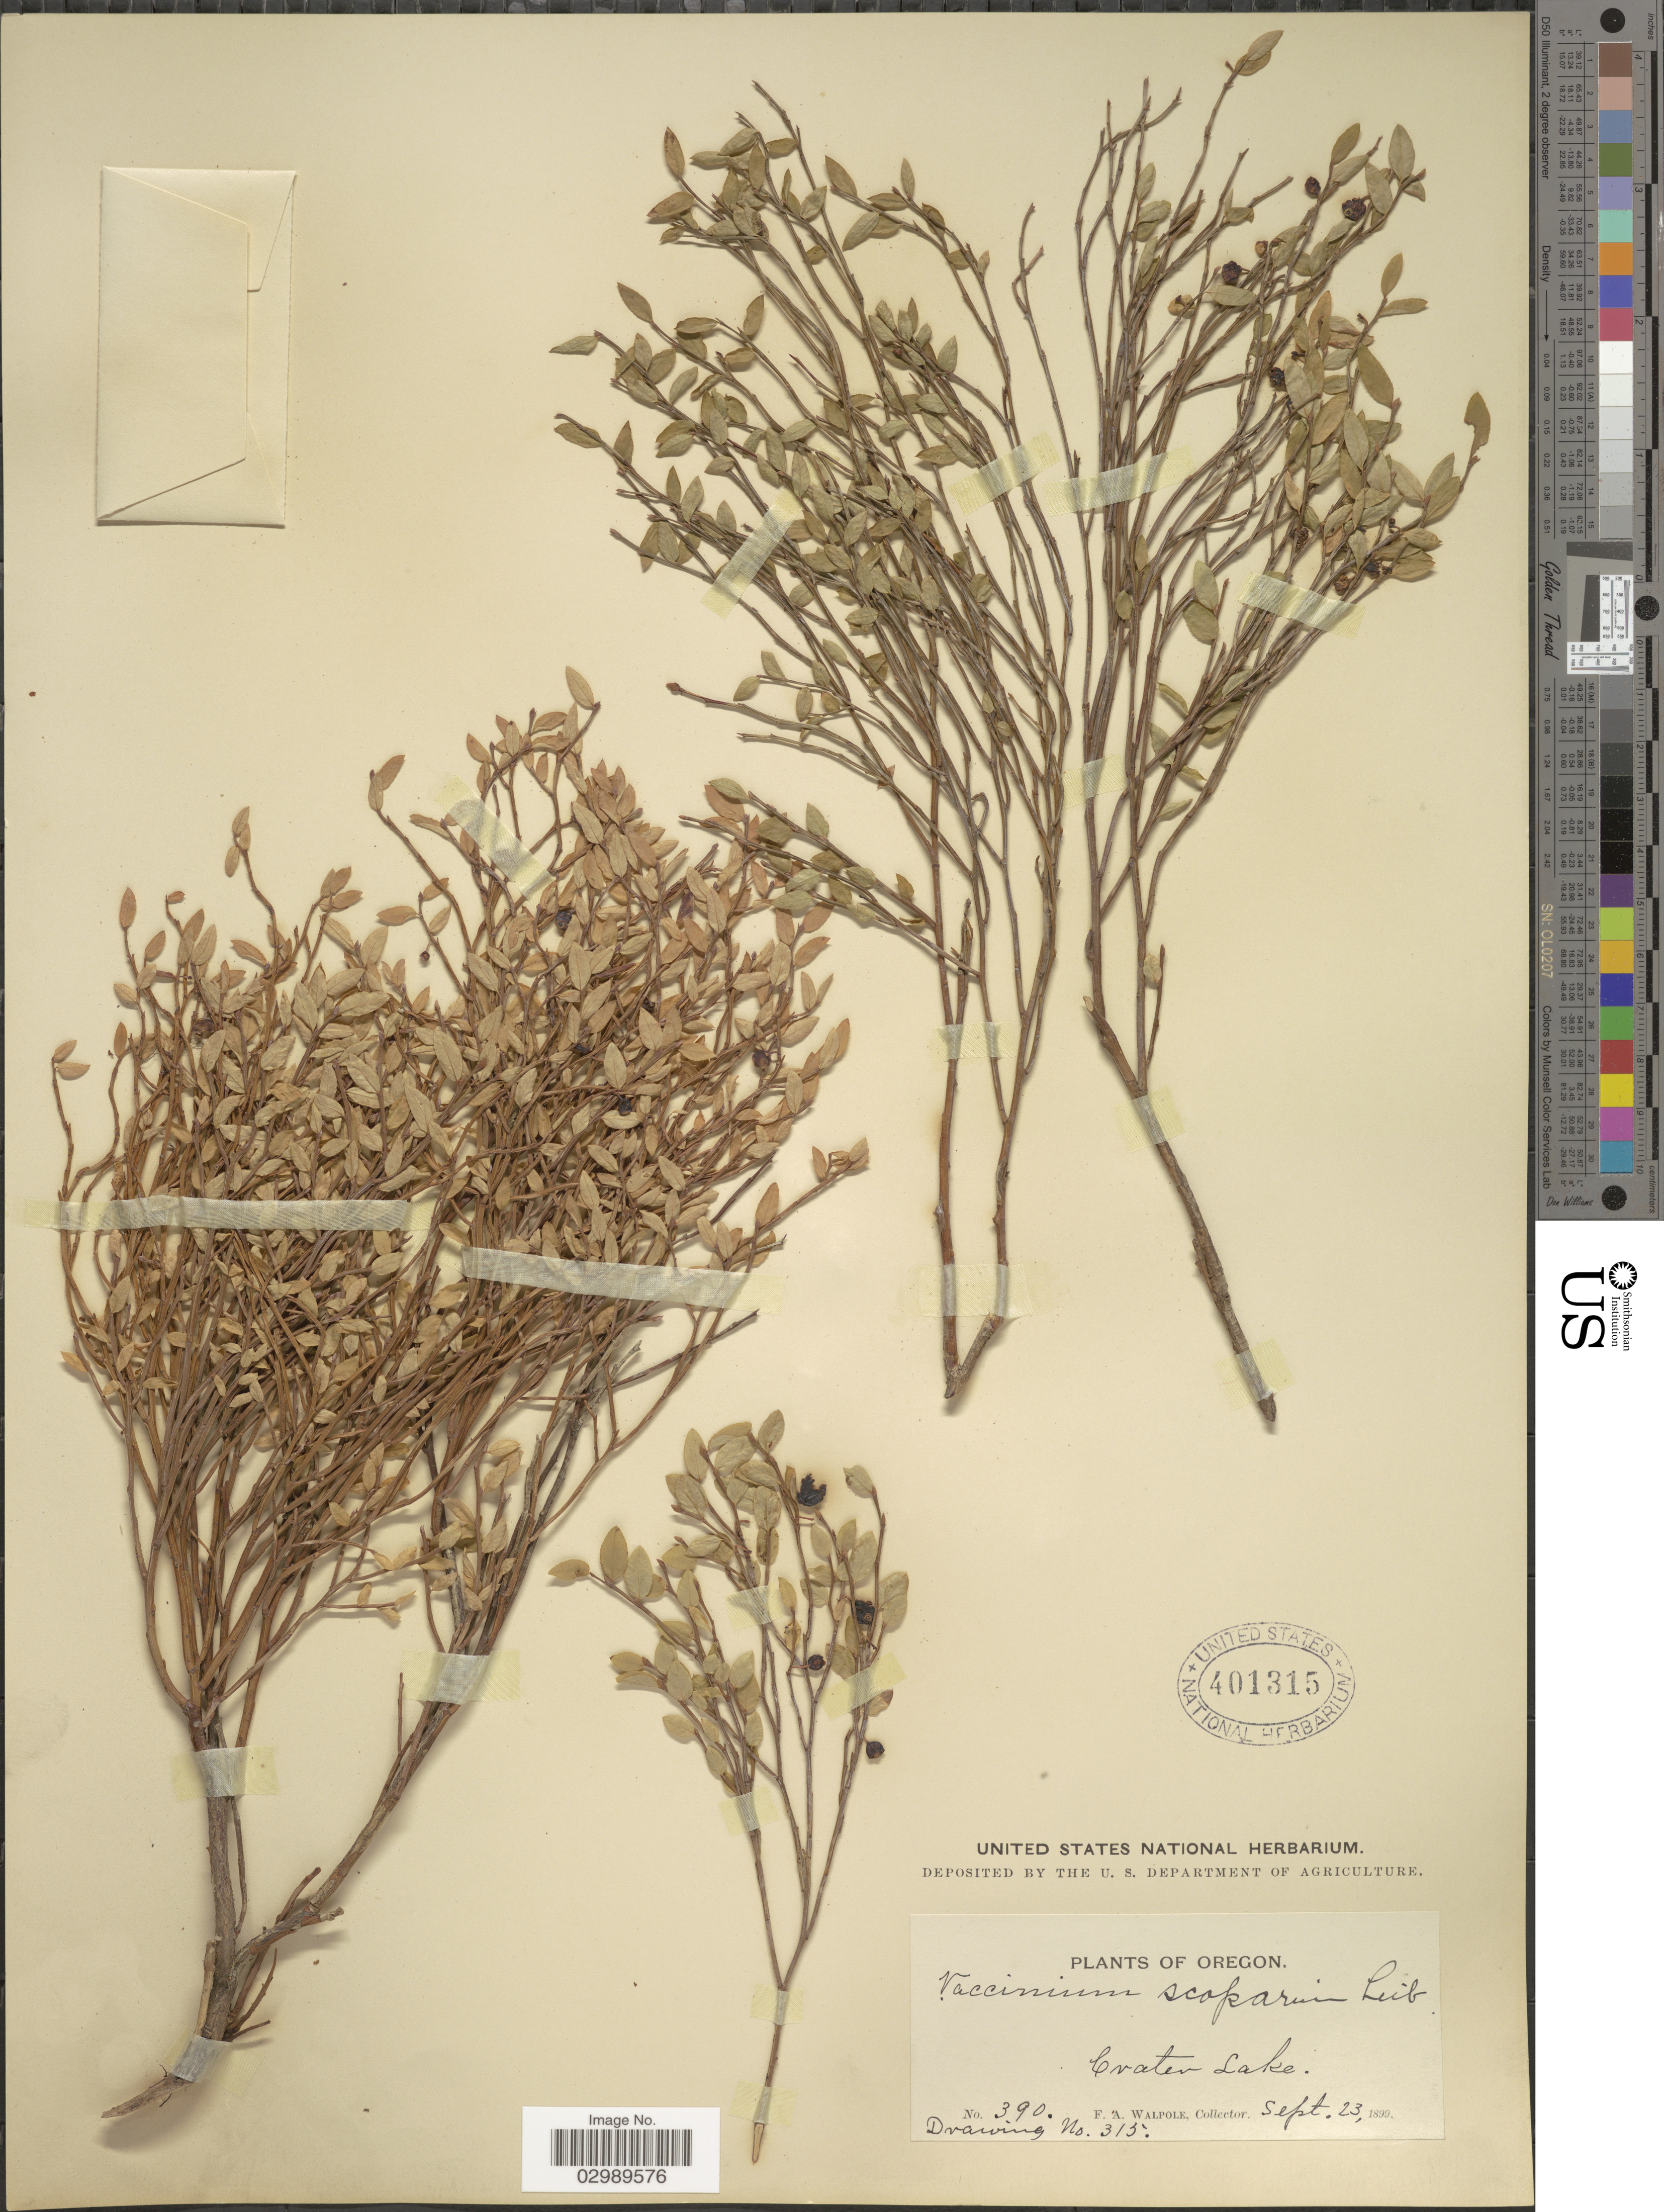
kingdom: Plantae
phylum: Tracheophyta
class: Magnoliopsida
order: Ericales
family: Ericaceae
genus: Vaccinium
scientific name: Vaccinium scoparium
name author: Leiberg ex Coville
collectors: F. Walpole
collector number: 390/315?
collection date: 1899-09-23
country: United States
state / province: Oregon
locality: Crater Lake.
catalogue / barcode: US 401315